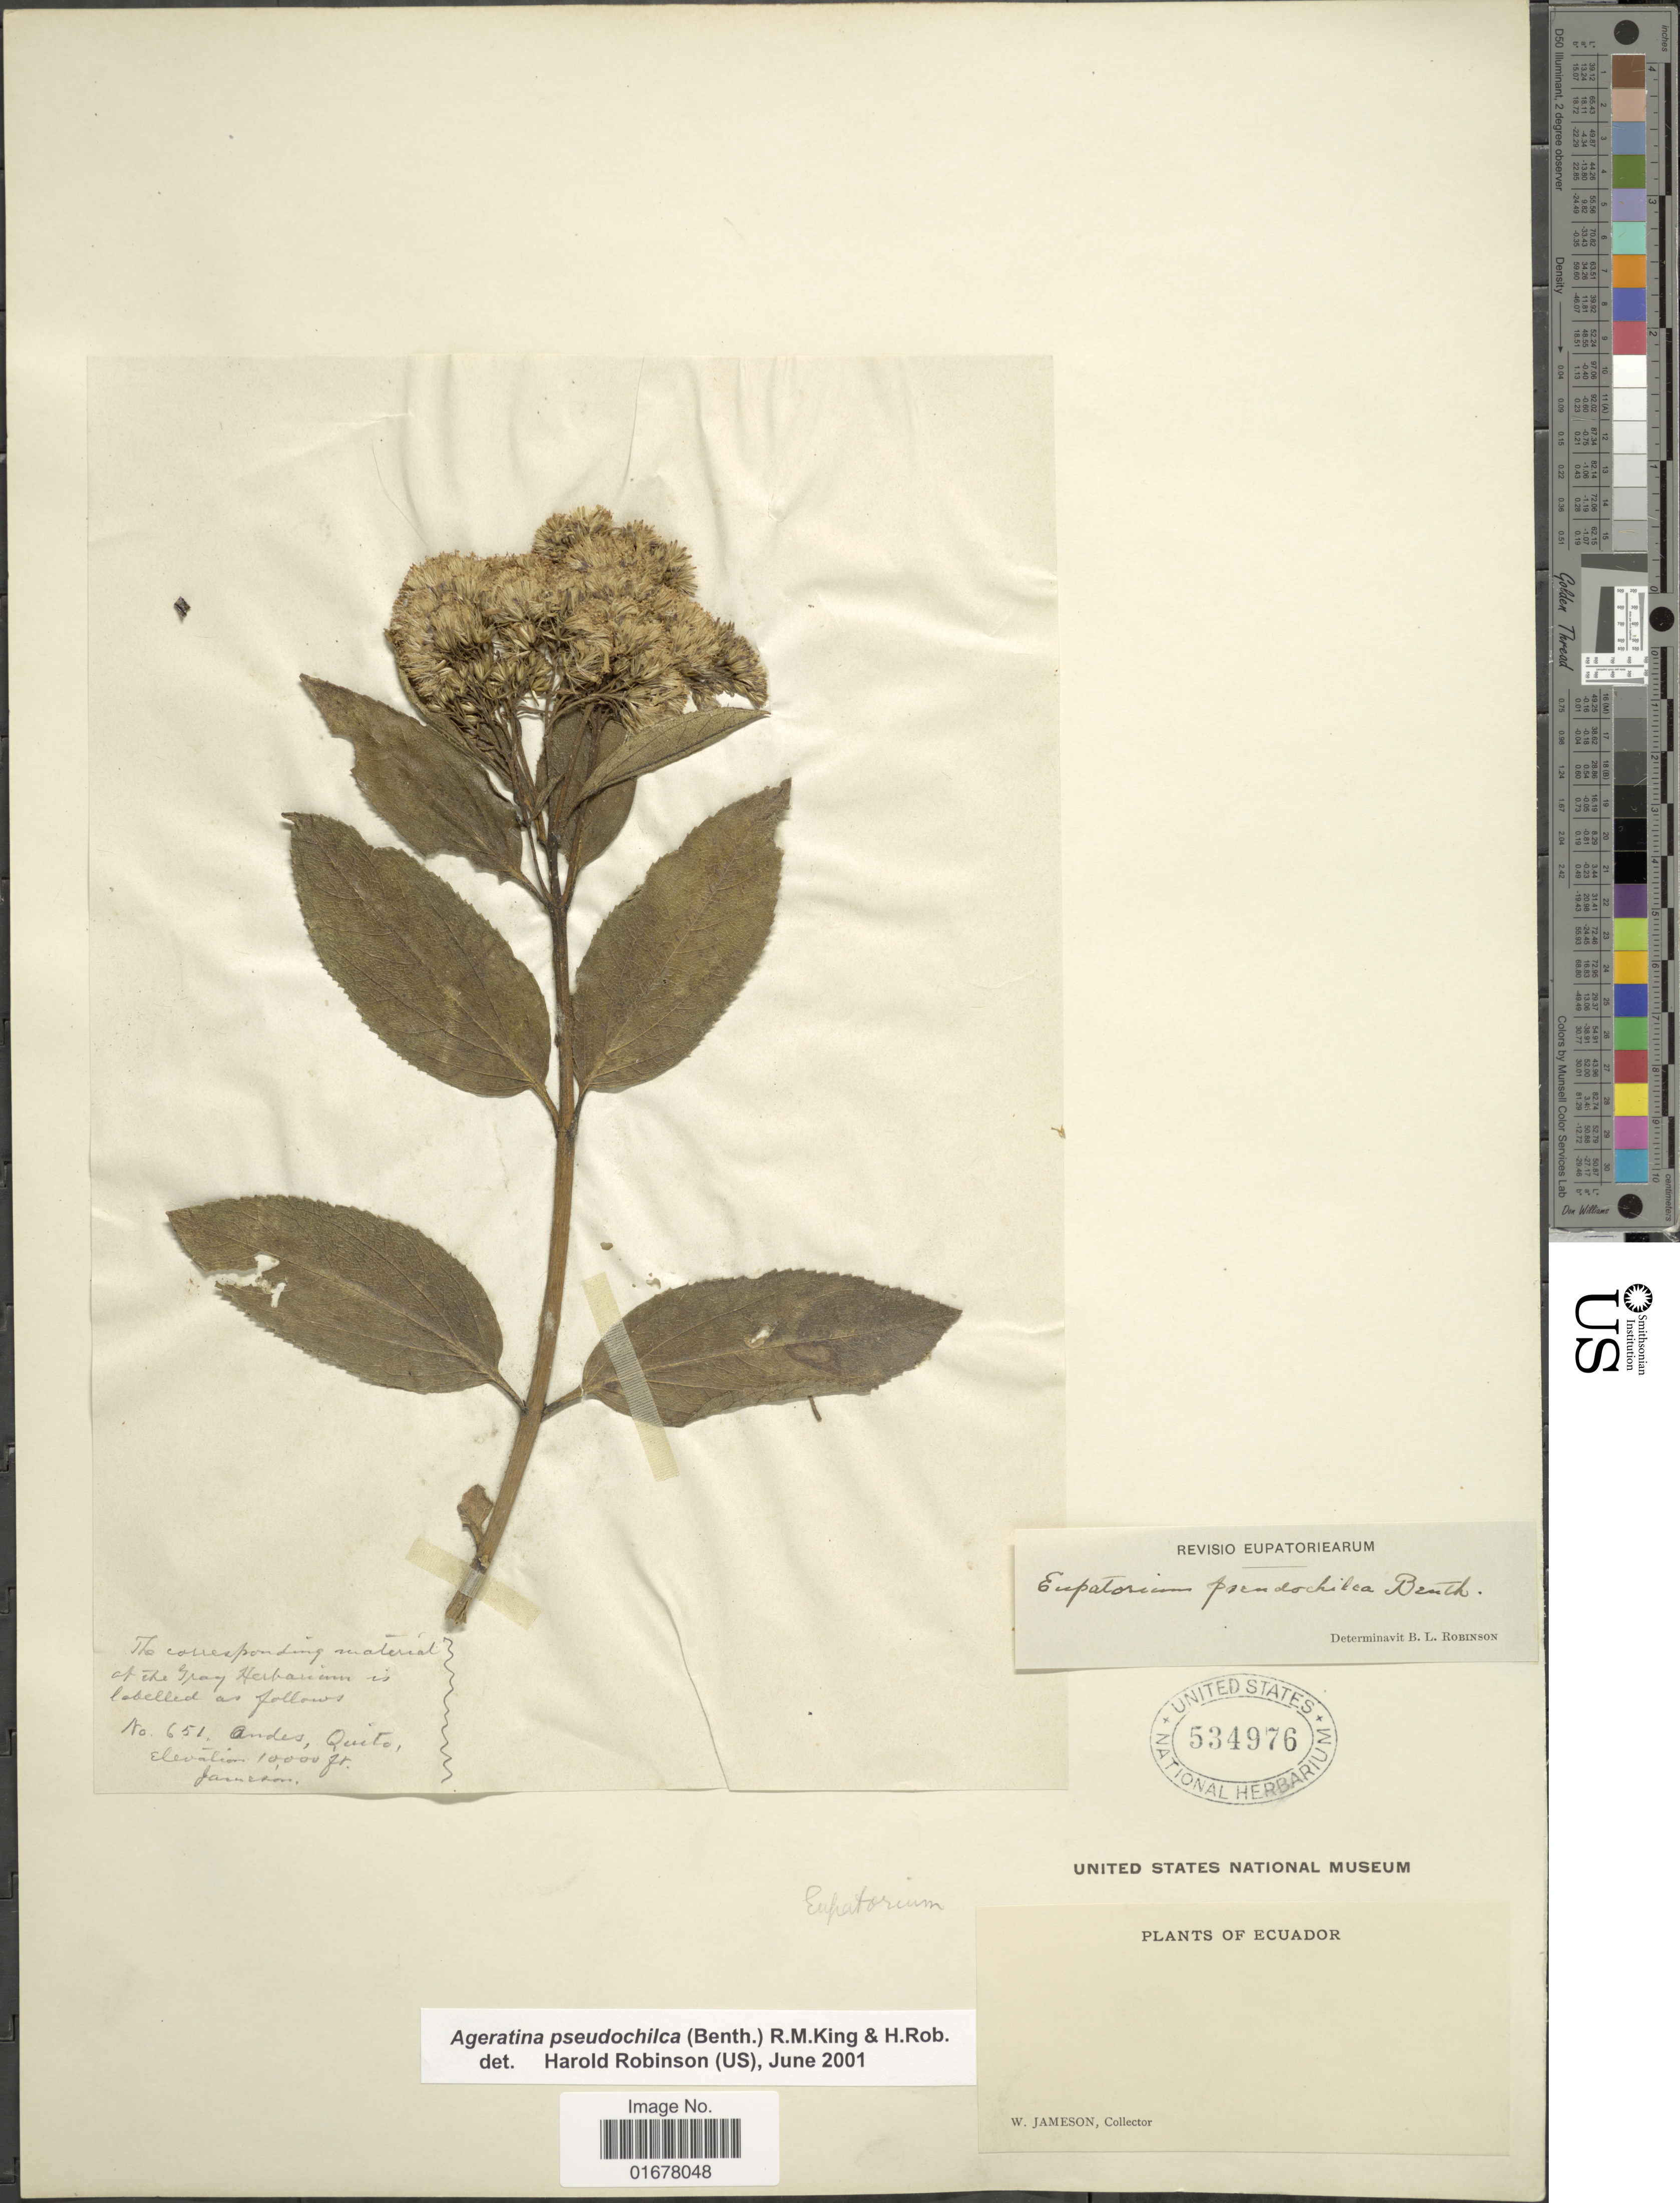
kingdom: Plantae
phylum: Tracheophyta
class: Magnoliopsida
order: Asterales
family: Asteraceae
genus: Ageratina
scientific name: Ageratina pseudochilca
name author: (Benth.) R.M. King & H. Rob.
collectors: W. Jameson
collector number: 651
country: Ecuador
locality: Andes, Quito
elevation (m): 3048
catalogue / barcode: US 534976